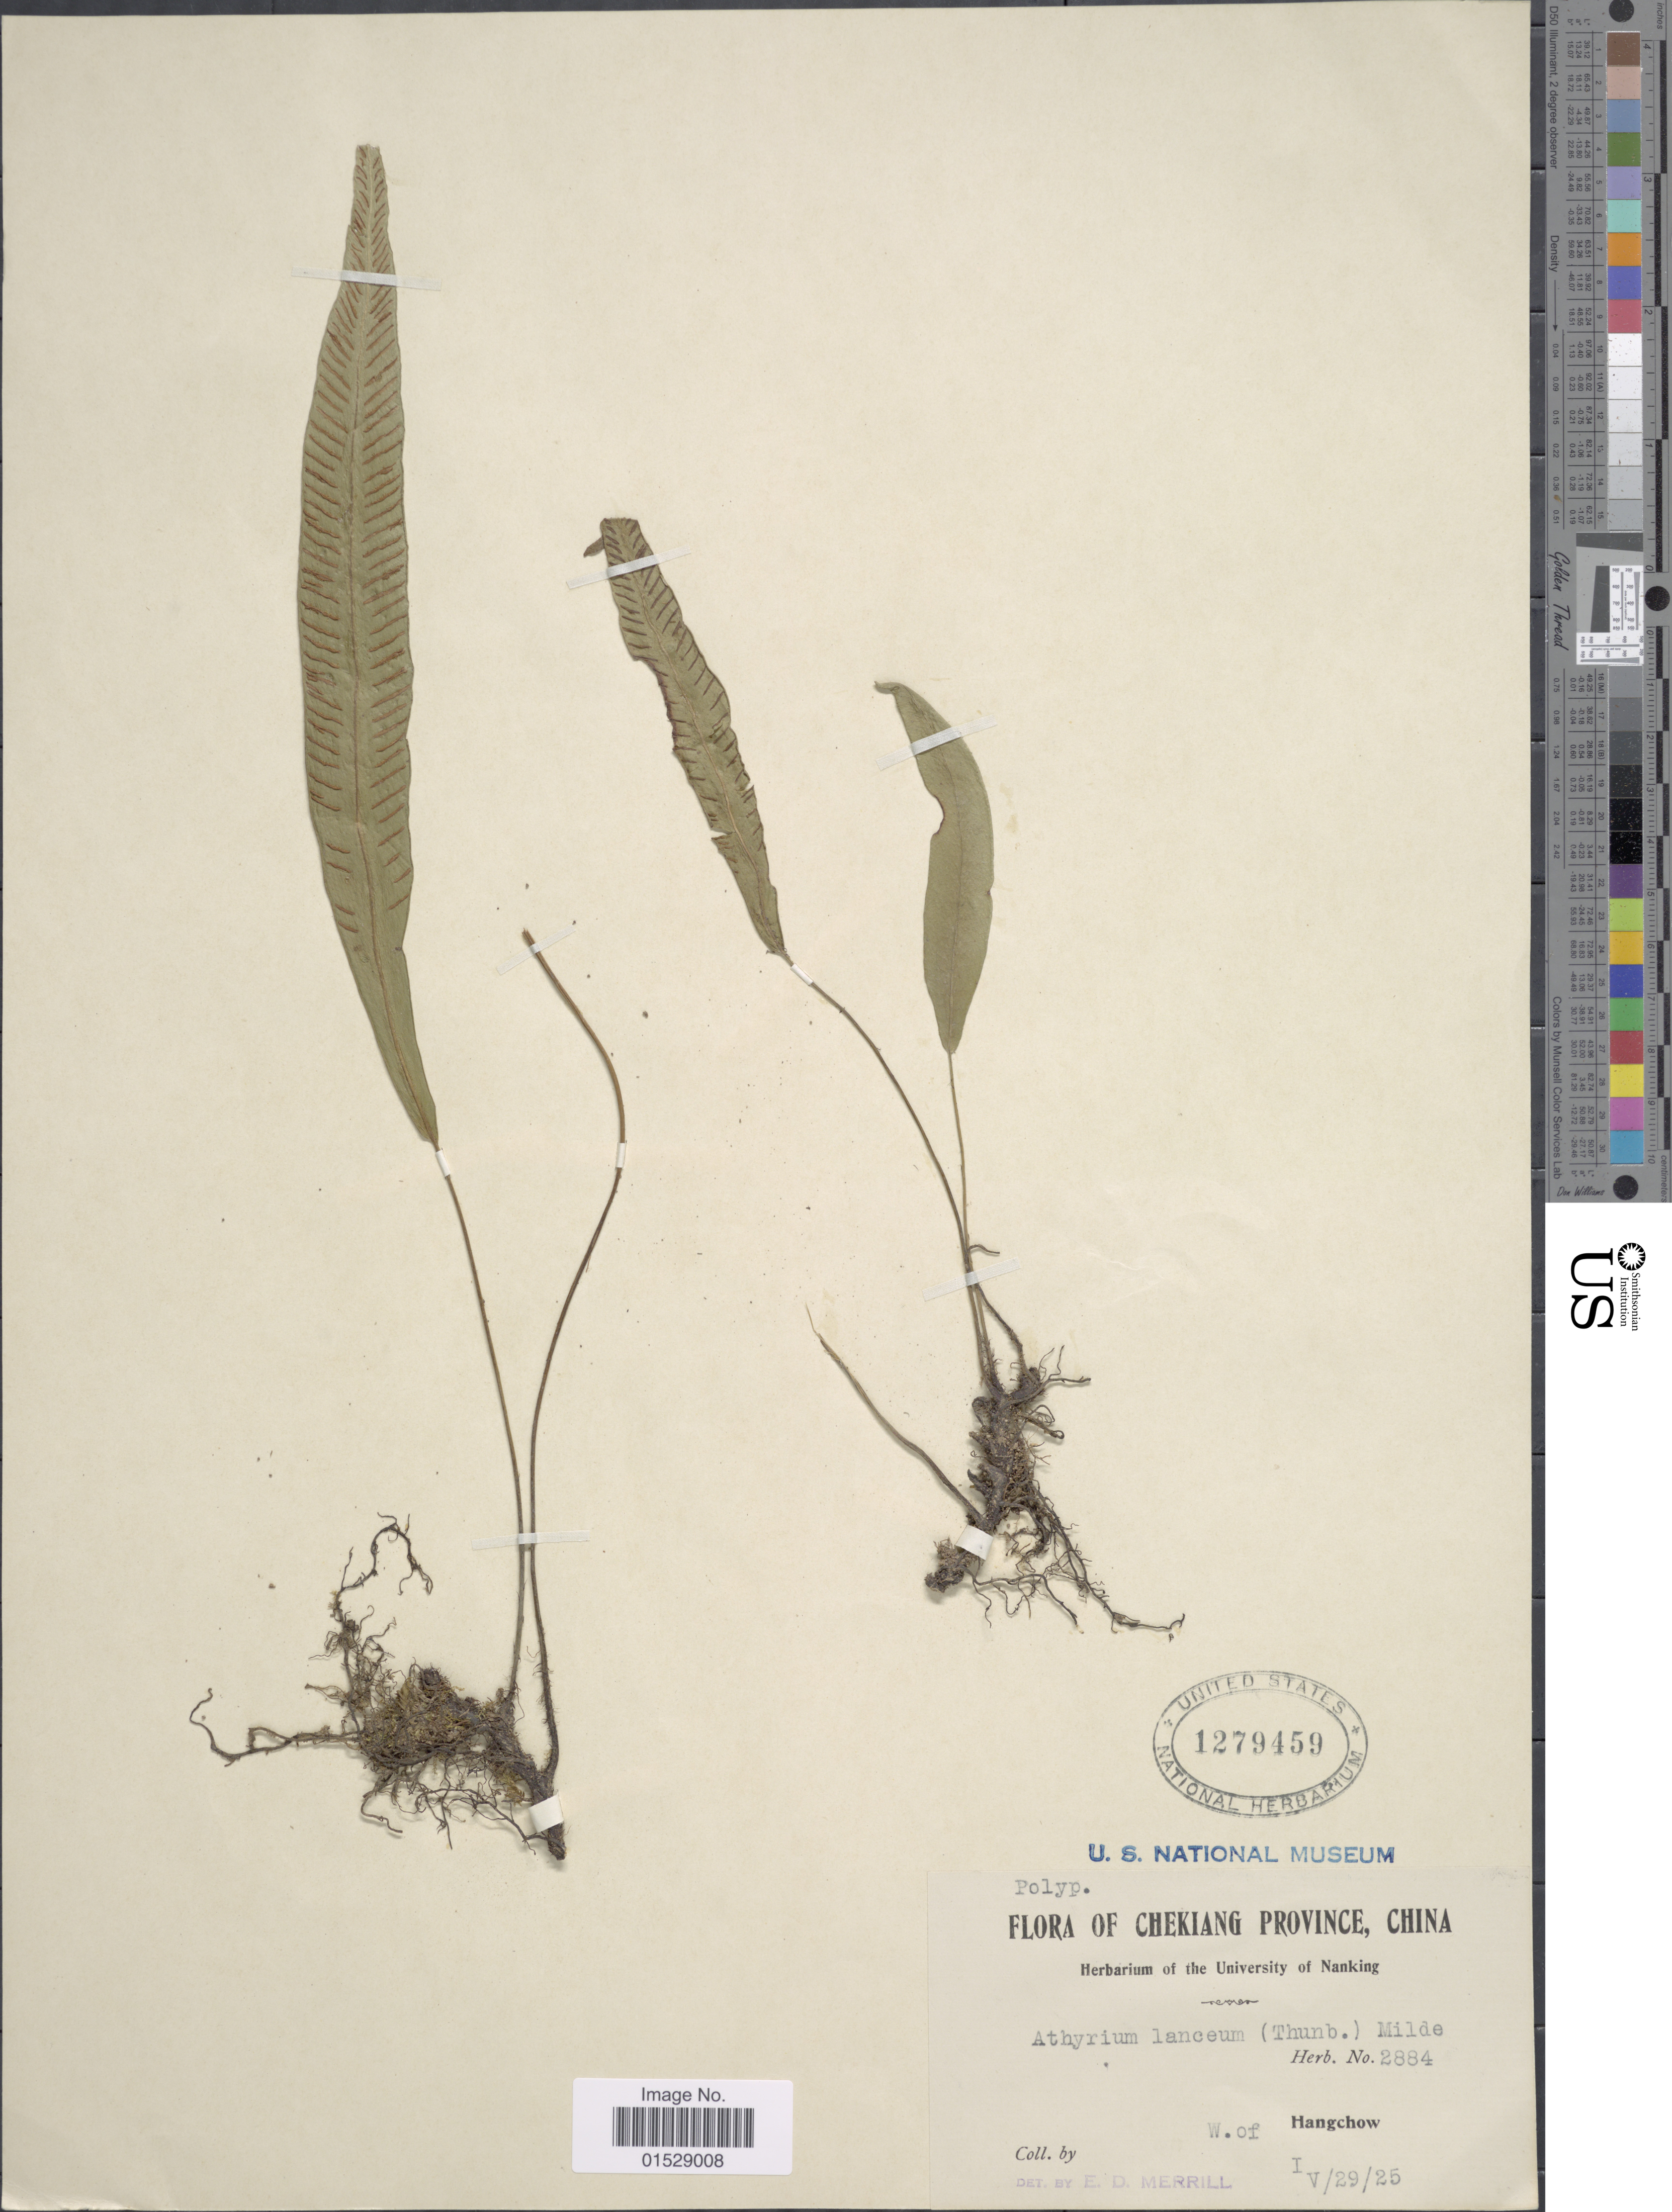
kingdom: Plantae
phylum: Tracheophyta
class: Polypodiopsida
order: Polypodiales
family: Athyriaceae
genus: Deparia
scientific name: Deparia lancea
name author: (Thunb.) Fraser-Jenk.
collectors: E. D. Merrill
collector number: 2884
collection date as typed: Transcribed d/m/y: 29/4/25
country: China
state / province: Zhejiang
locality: Chekiang Province, W. of Hangchow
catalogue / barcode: US 1279459